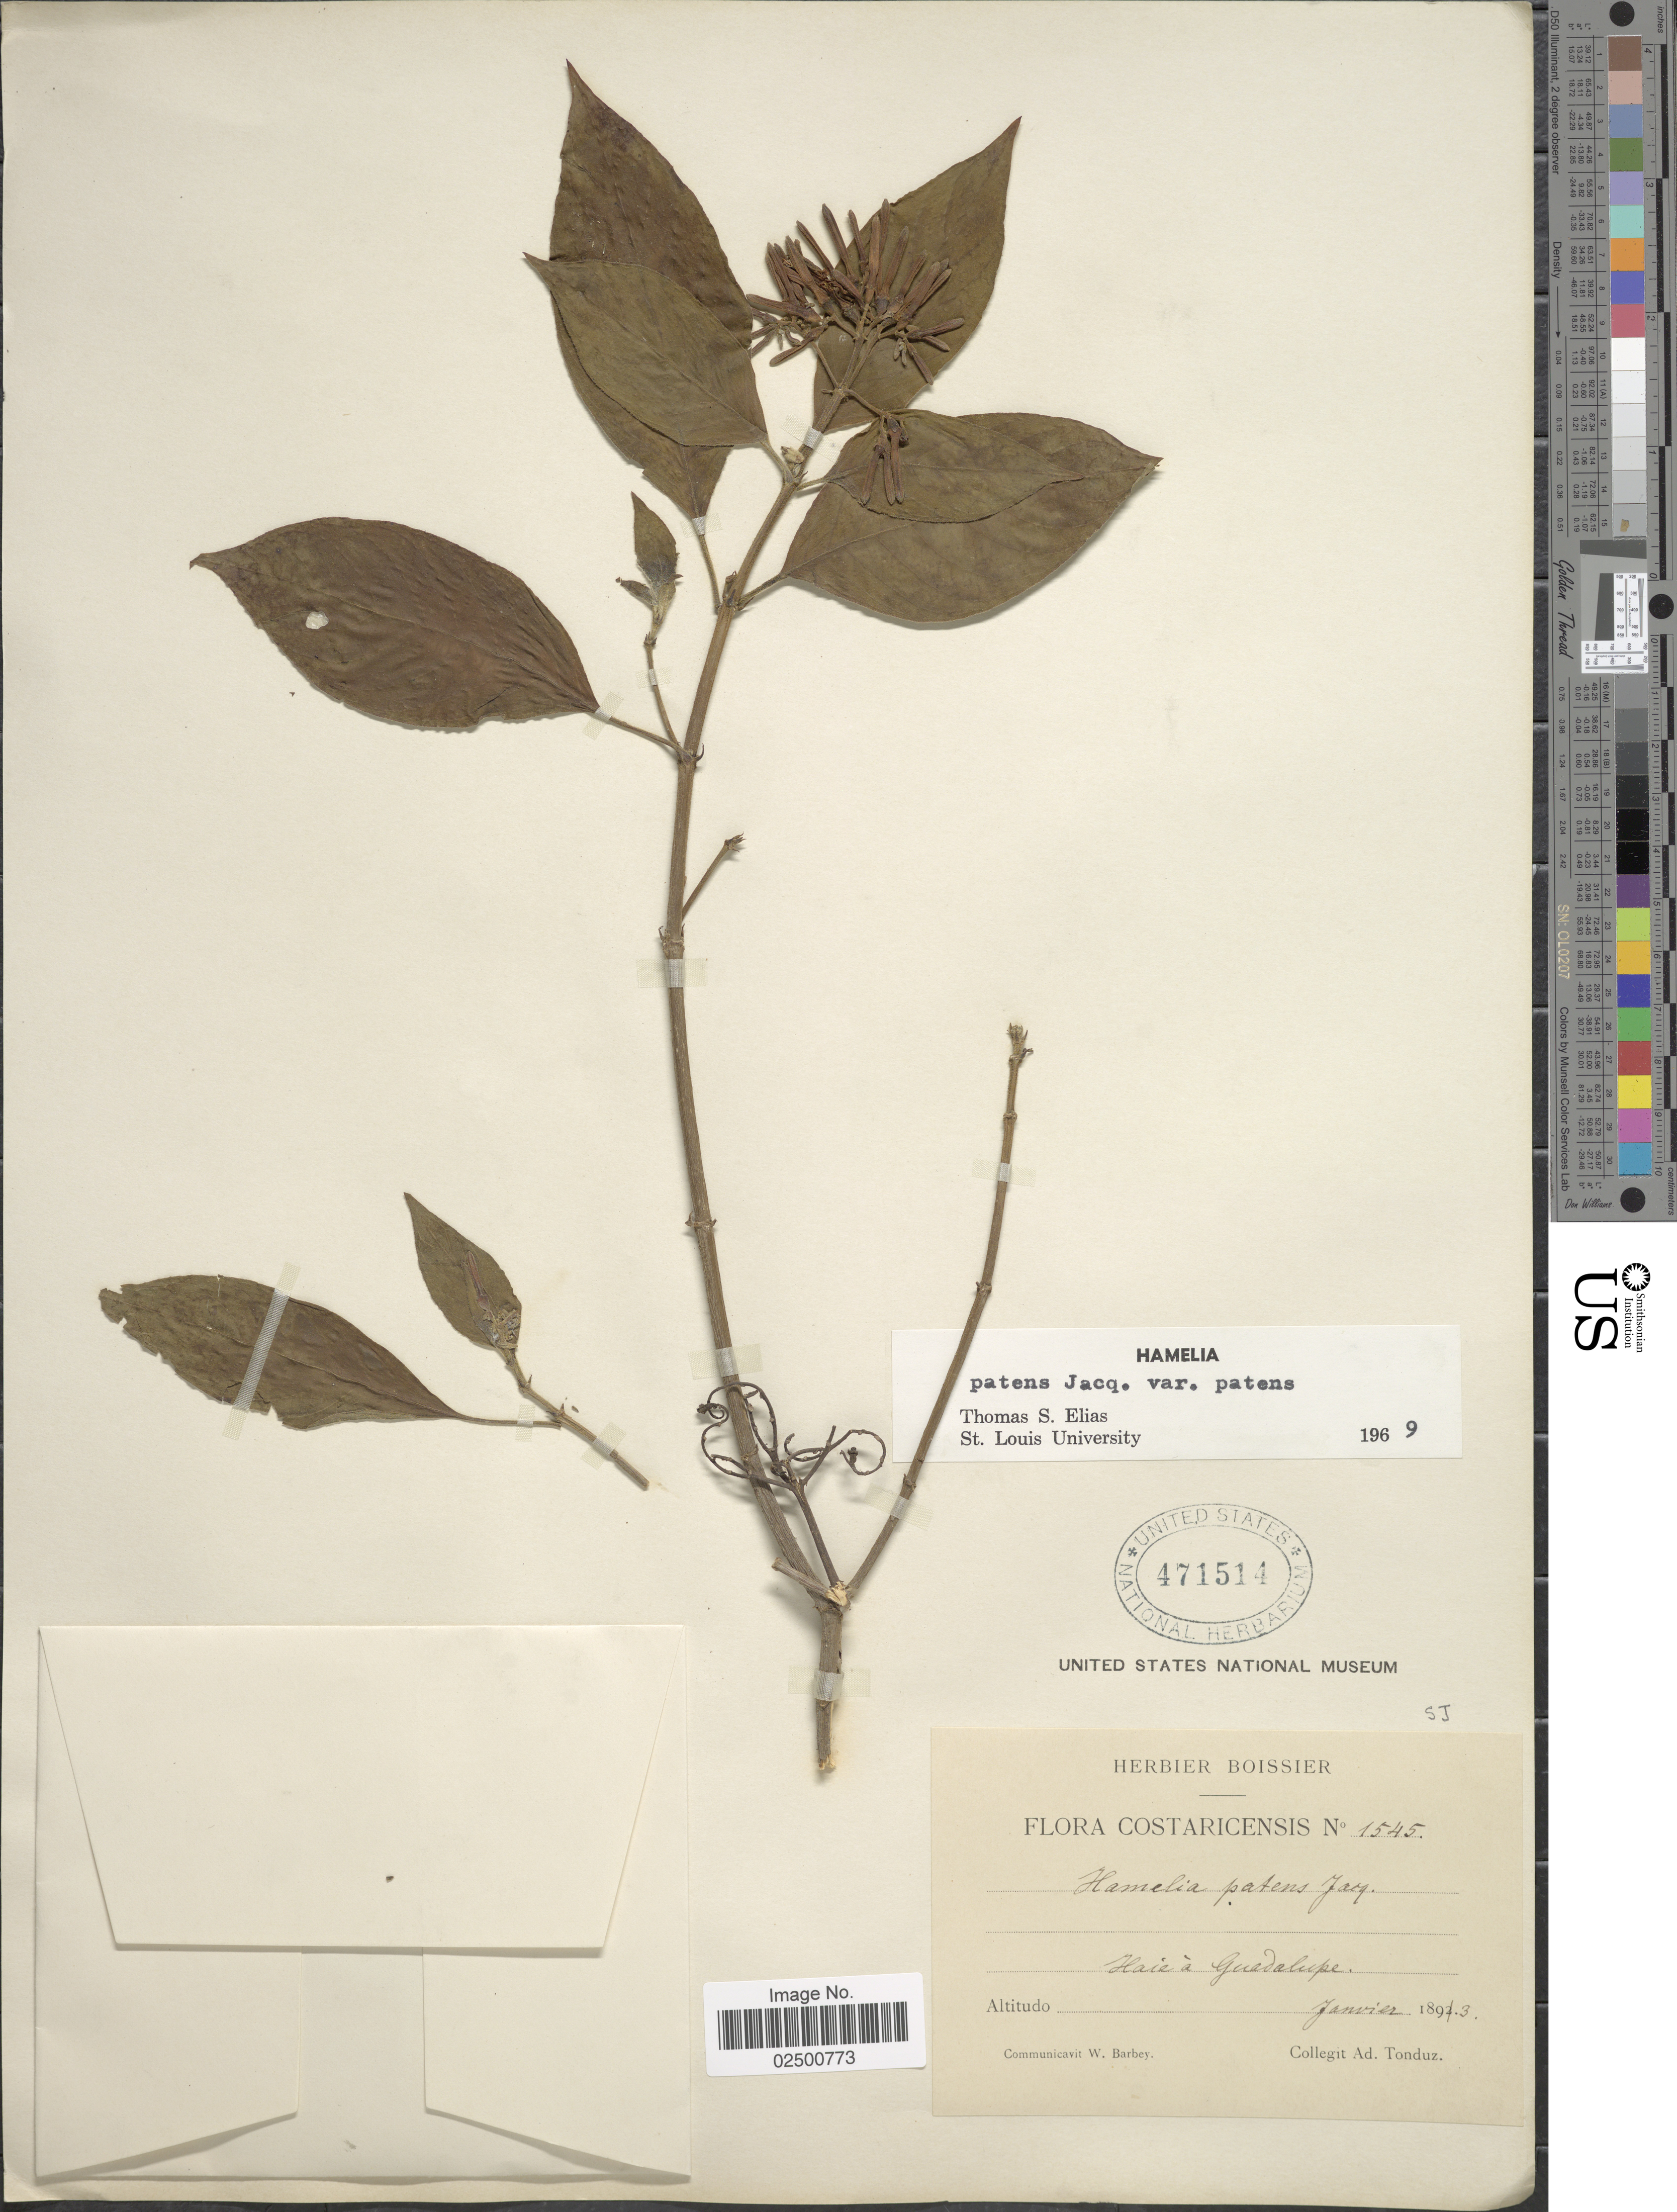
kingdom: Plantae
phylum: Tracheophyta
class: Magnoliopsida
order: Gentianales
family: Rubiaceae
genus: Hamelia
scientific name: Hamelia patens var. patens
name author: Jacq.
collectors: A. Tonduz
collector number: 1545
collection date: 1893-01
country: Costa Rica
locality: Haie a Guadalupe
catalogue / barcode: US 471514